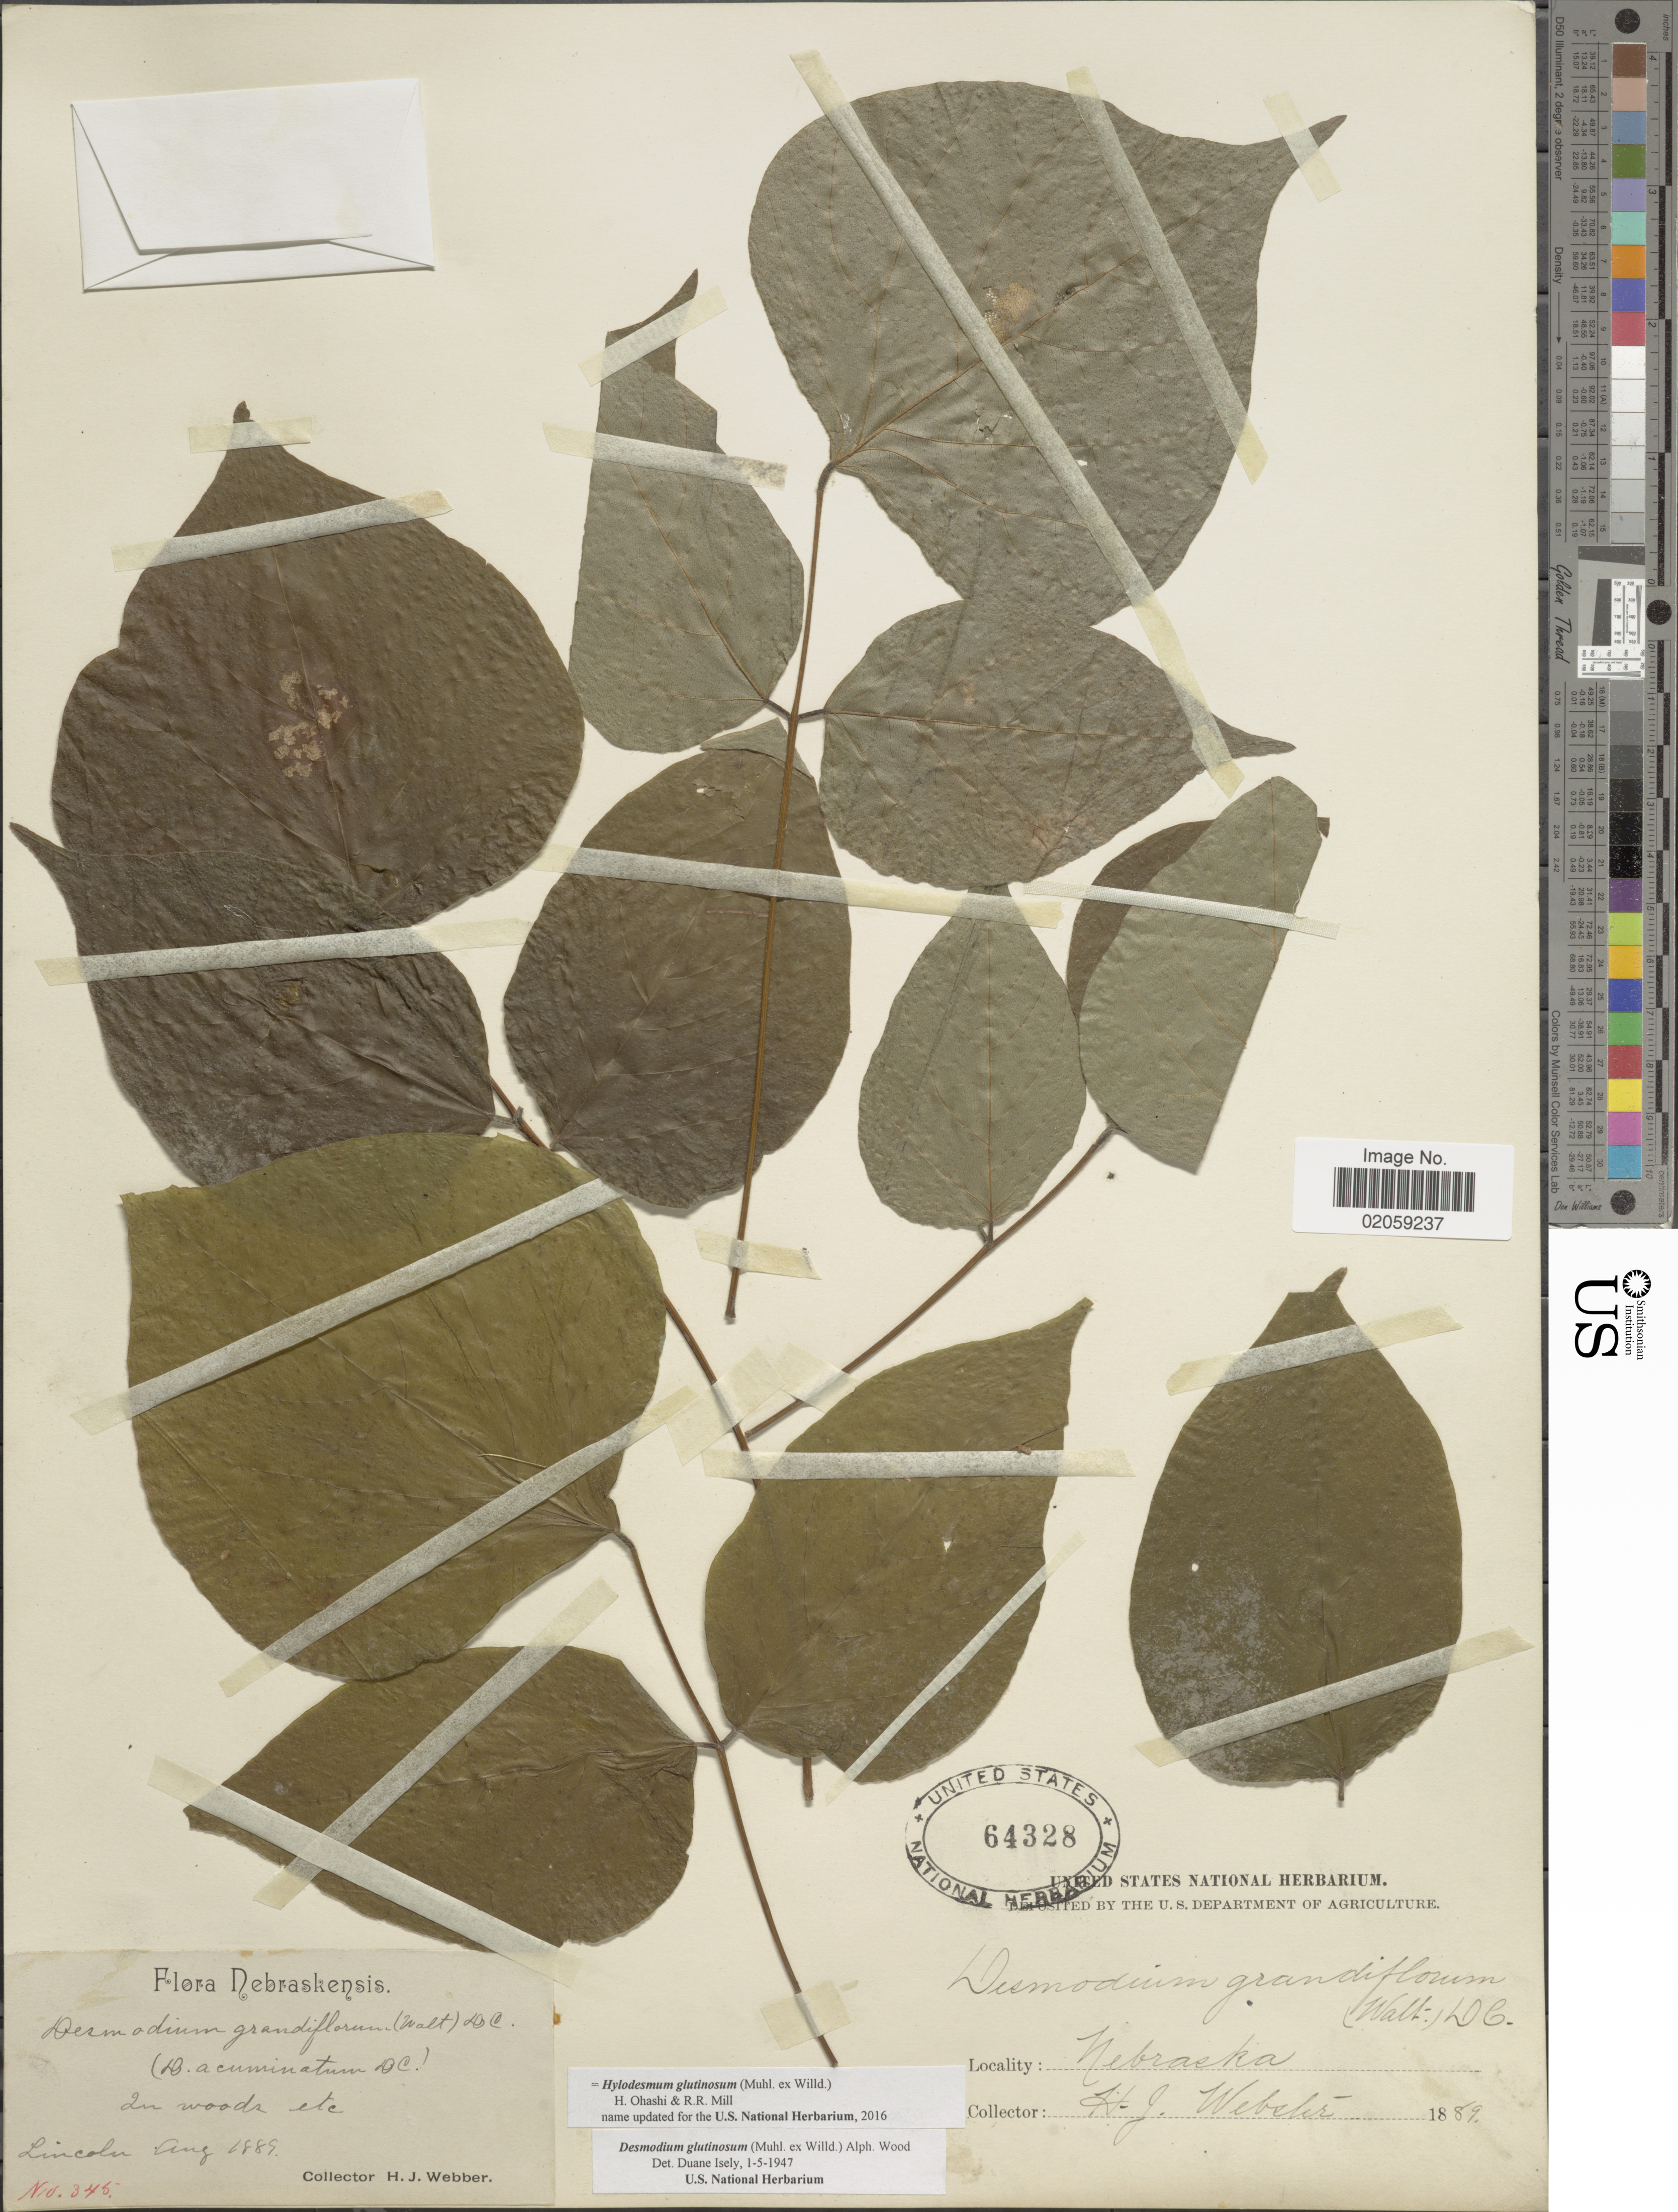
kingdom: Plantae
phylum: Tracheophyta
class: Magnoliopsida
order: Fabales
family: Fabaceae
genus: Hylodesmum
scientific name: Hylodesmum glutinosum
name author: (Muhl. ex Willd.) H. Ohashi & R.R. Mill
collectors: H. Webber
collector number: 345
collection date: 1889-08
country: United States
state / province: Nebraska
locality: Lincoln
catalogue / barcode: US 64328